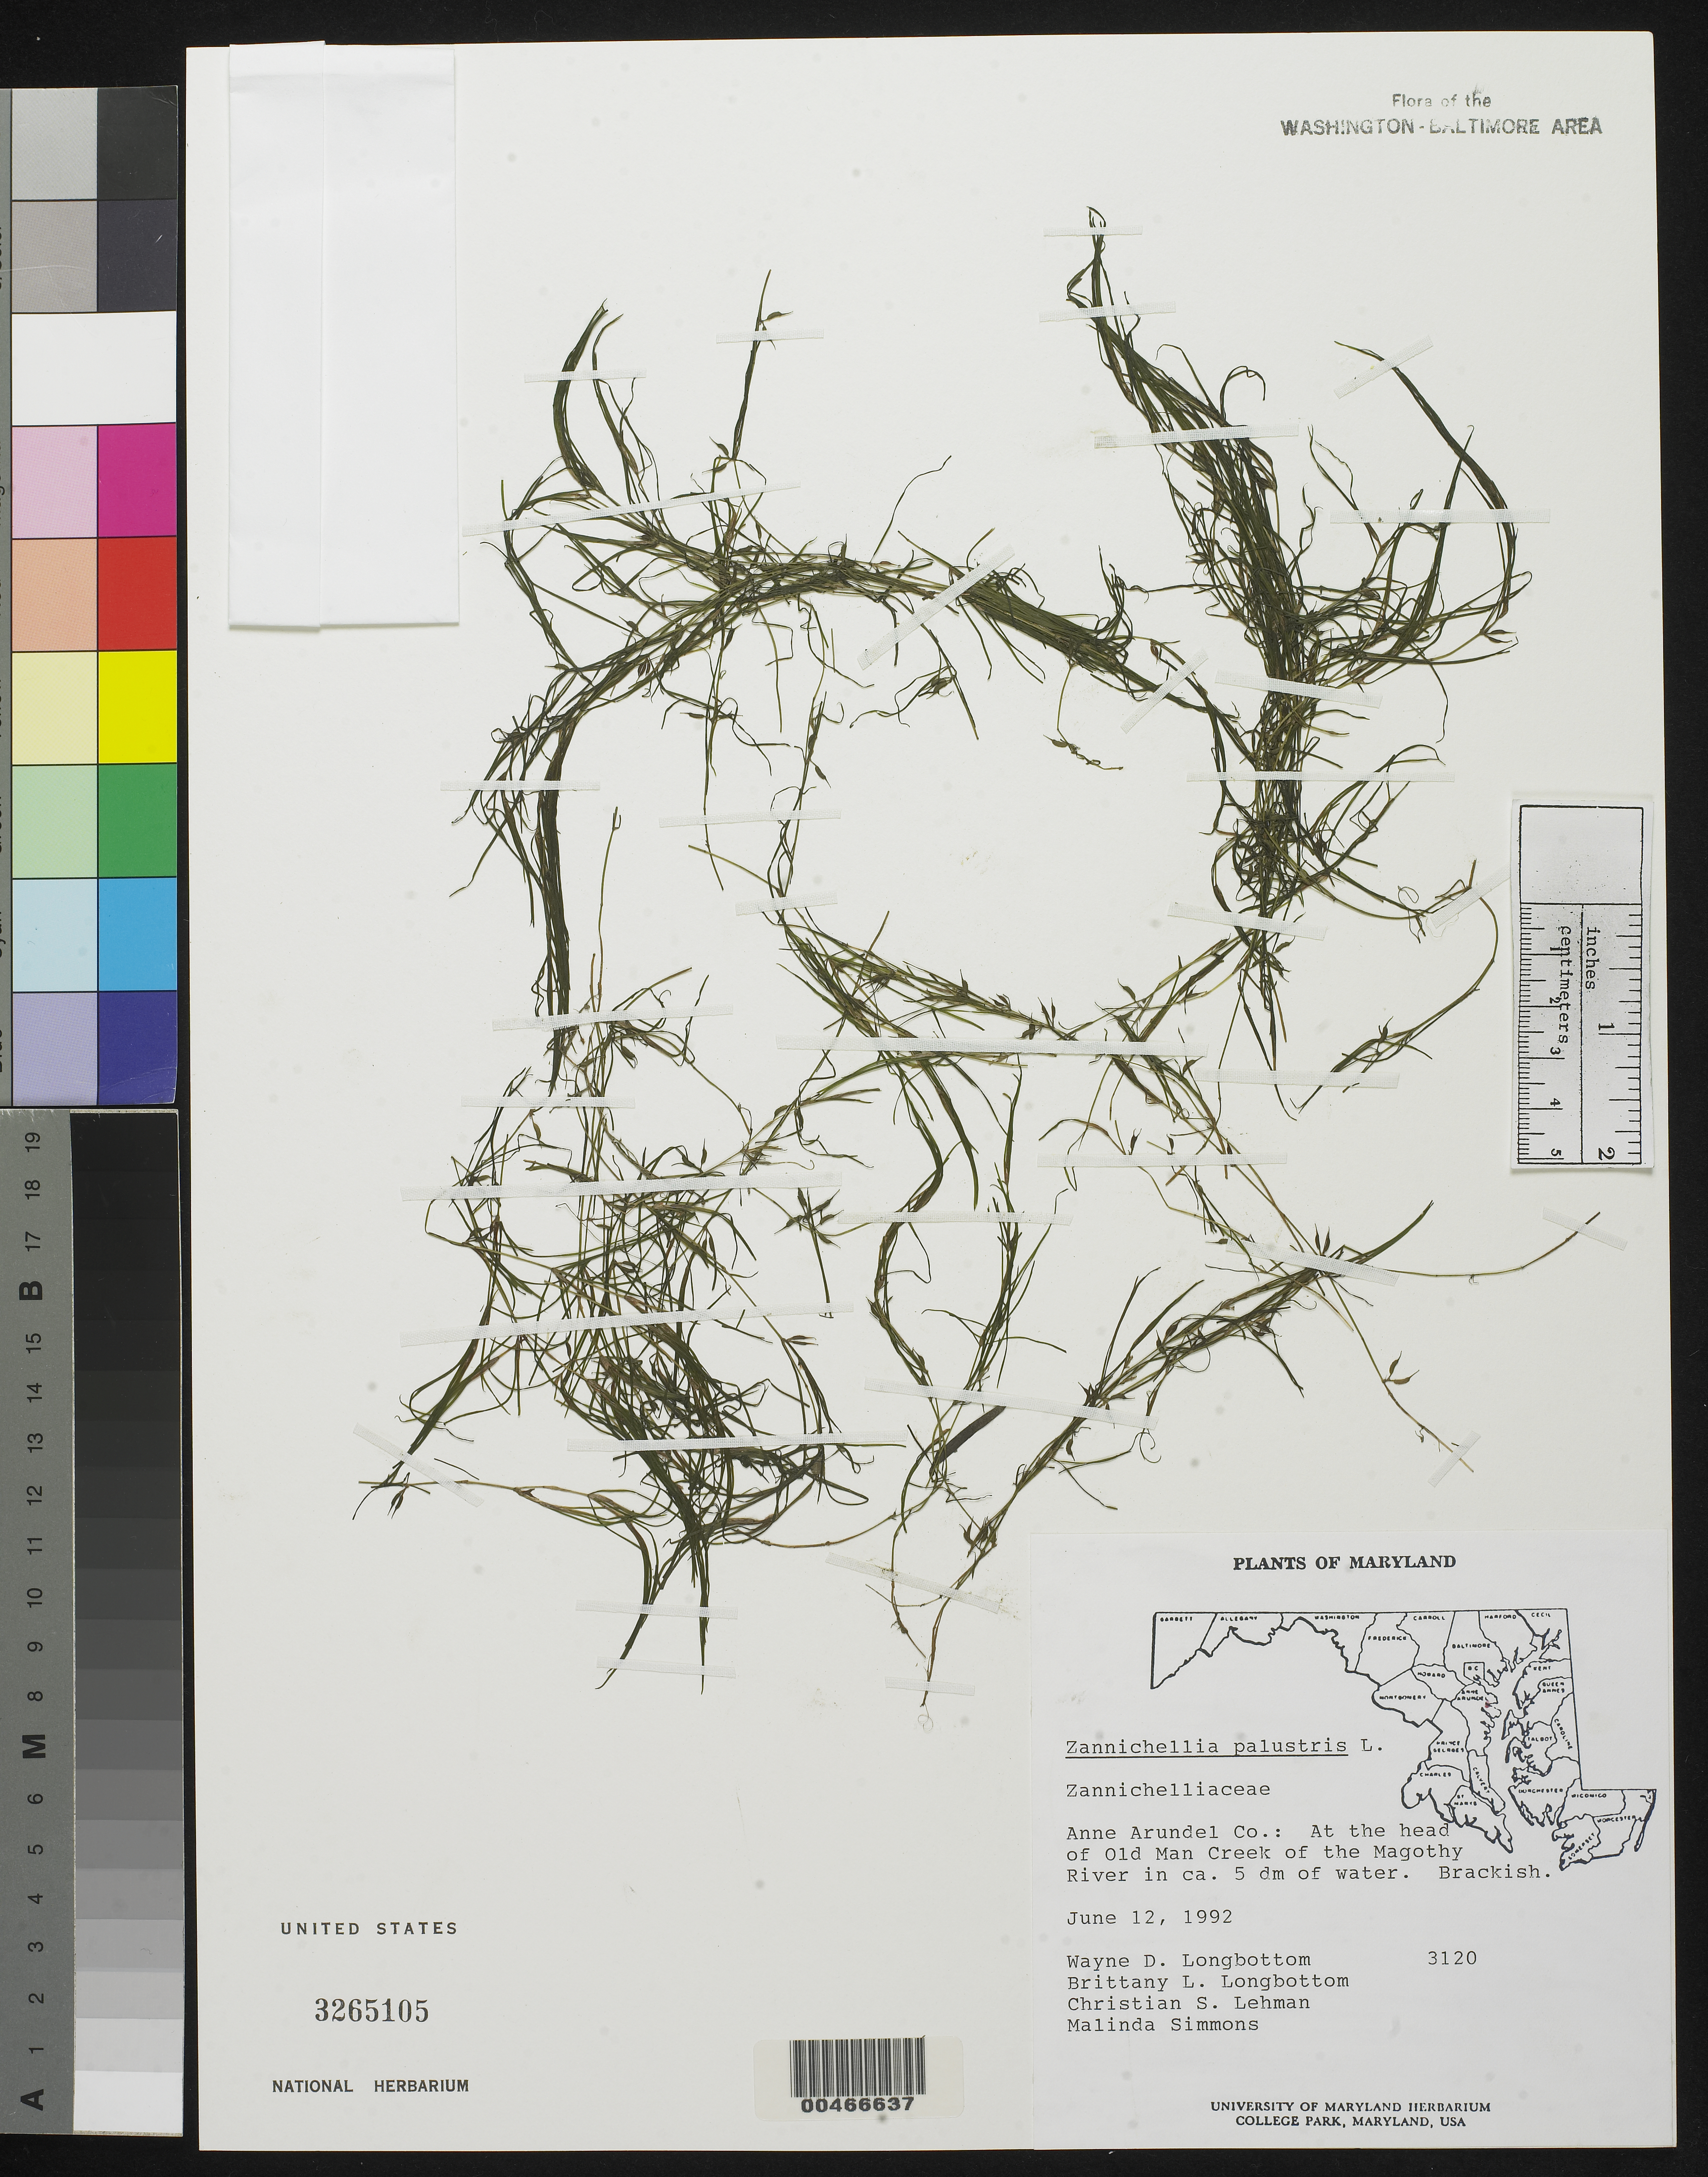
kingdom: Plantae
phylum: Tracheophyta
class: Liliopsida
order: Alismatales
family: Potamogetonaceae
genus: Zannichellia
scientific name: Zannichellia palustris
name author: L.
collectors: W. D. Longbottom, B. Longbottom, C. Lehman & M. Simmons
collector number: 3120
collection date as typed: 12 Jun 1992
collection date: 1992-06-12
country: United States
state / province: Maryland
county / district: Anne Arundel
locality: Old Man Creek of the Magothy River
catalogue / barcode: US 3265105